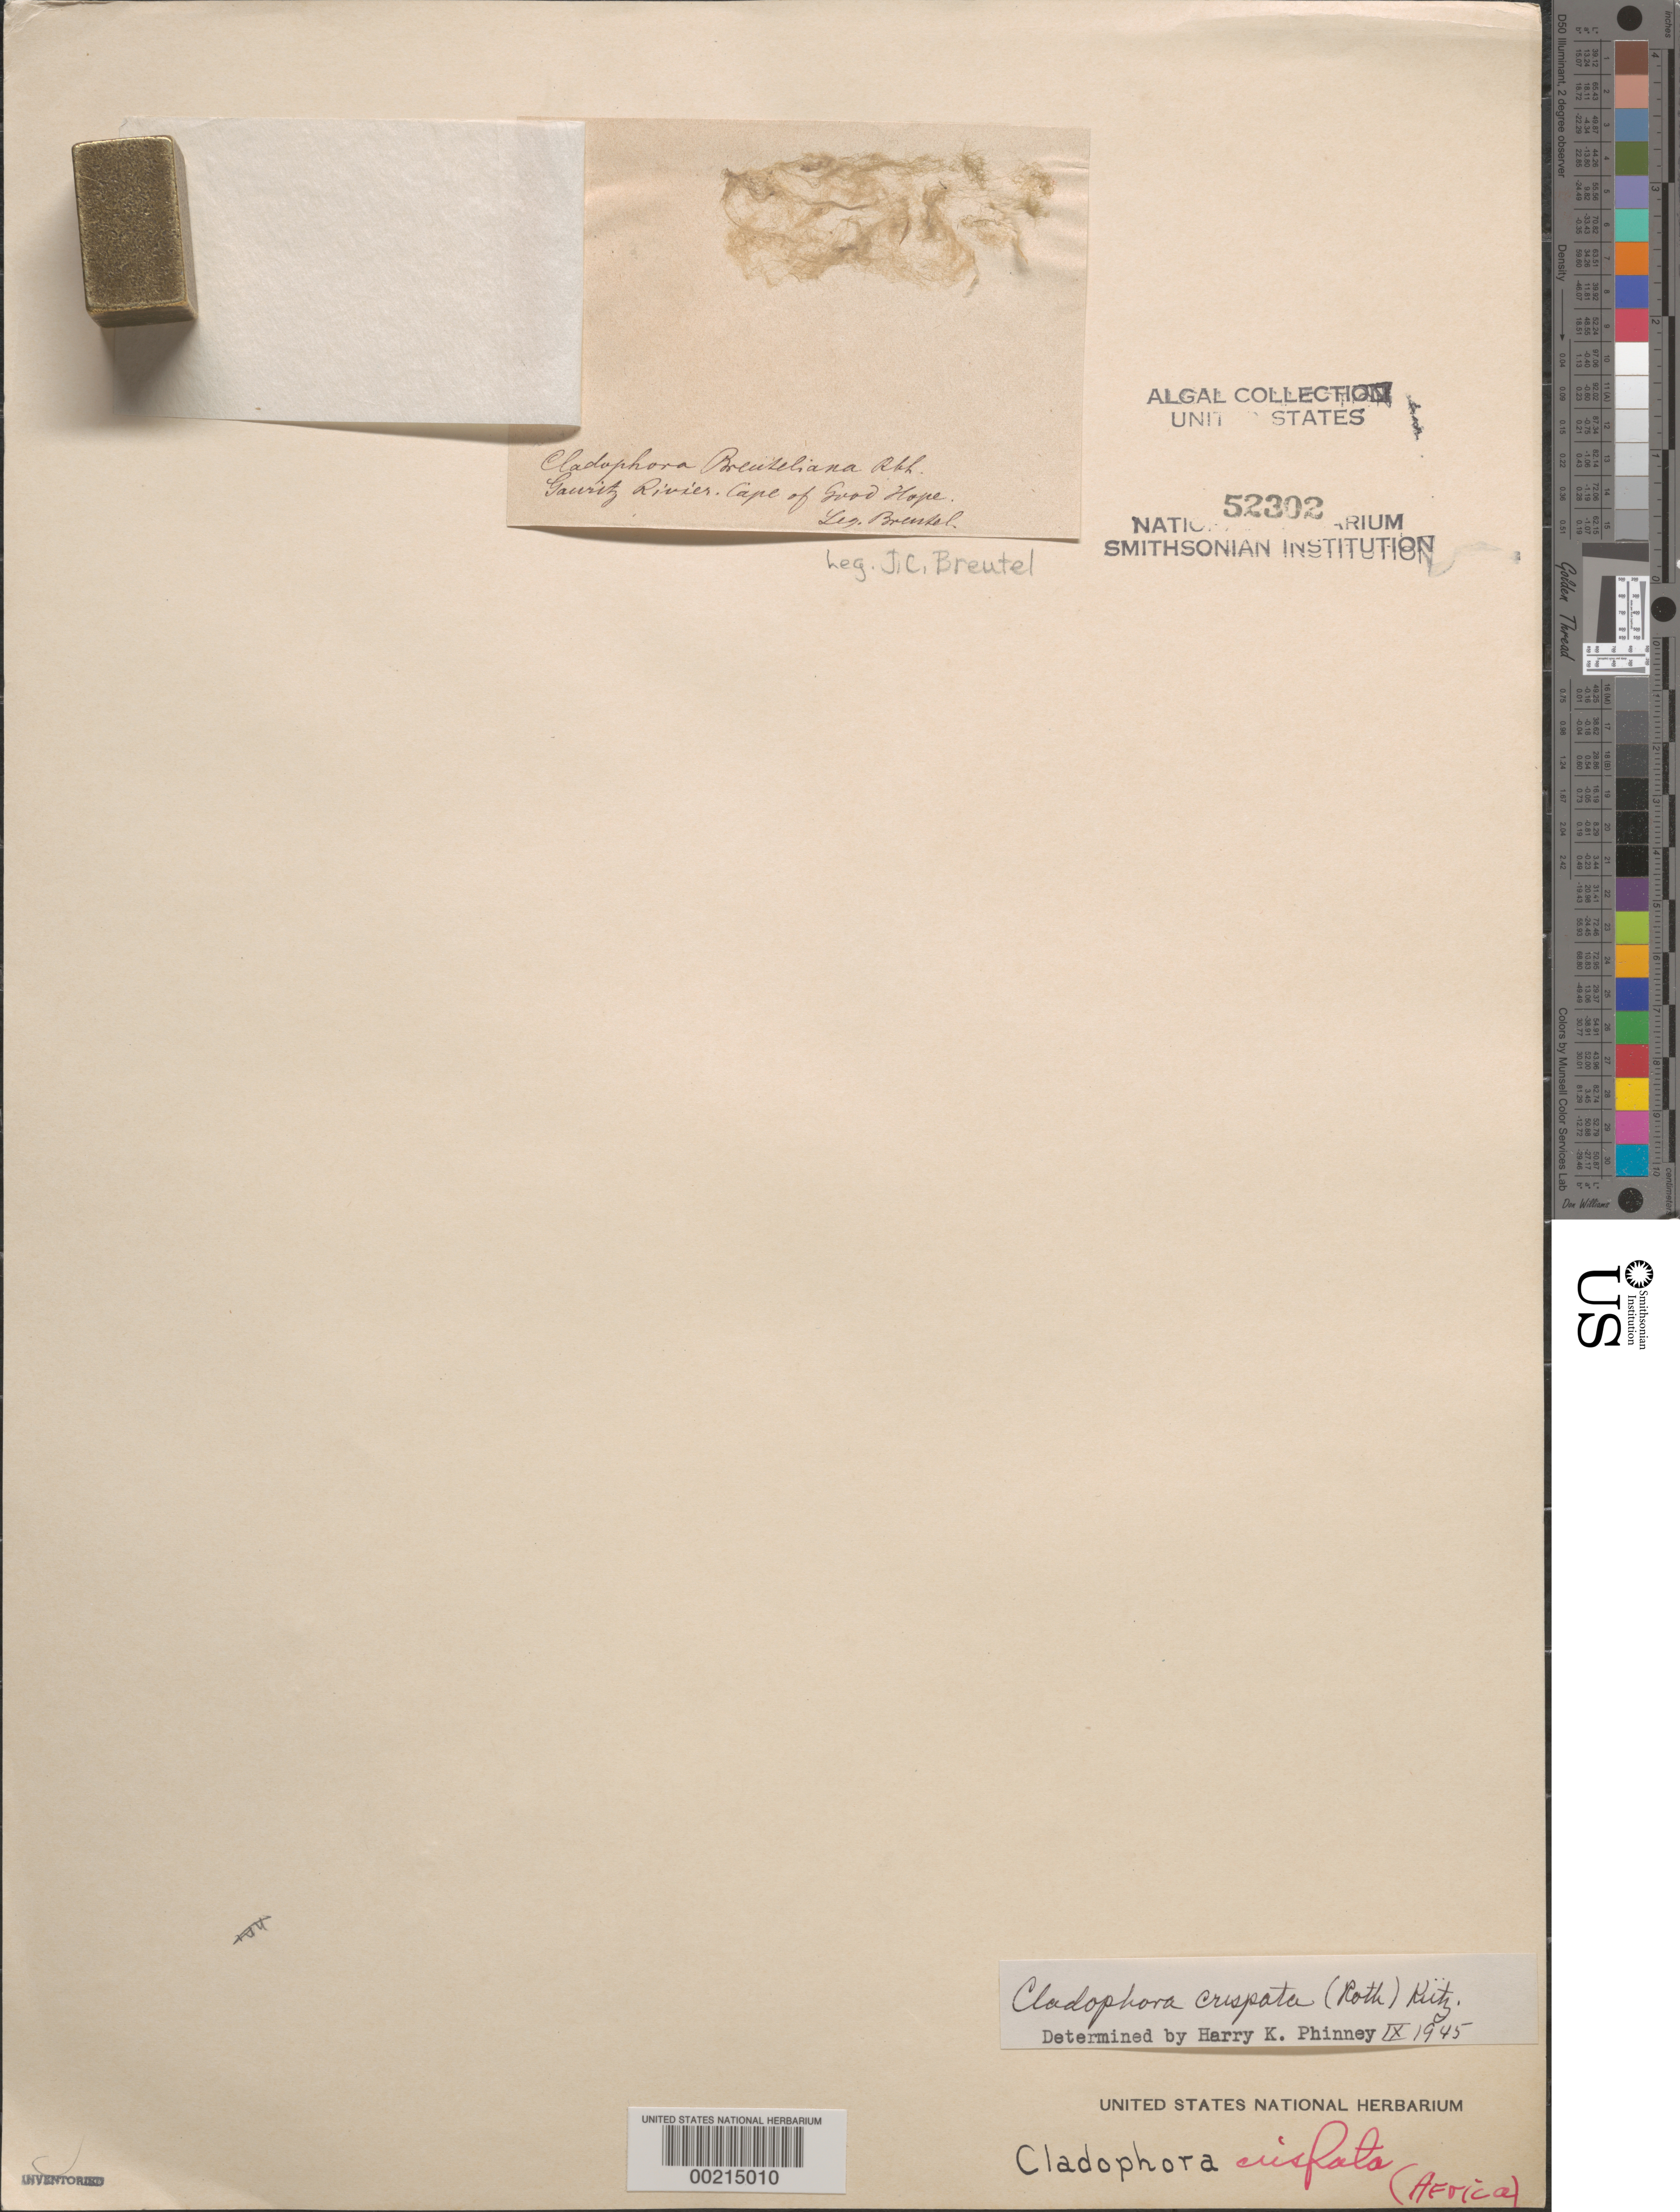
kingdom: Plantae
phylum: Chlorophyta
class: Ulvophyceae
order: Cladophorales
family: Cladophoraceae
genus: Cladophora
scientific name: Cladophora glomerata var. crassior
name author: (C. Agardh) C. Hoek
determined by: Algae name updating Project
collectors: J. Breutel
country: South Africa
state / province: Western Cape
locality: Cape of good hope, lauritz rivier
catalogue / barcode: US 52302